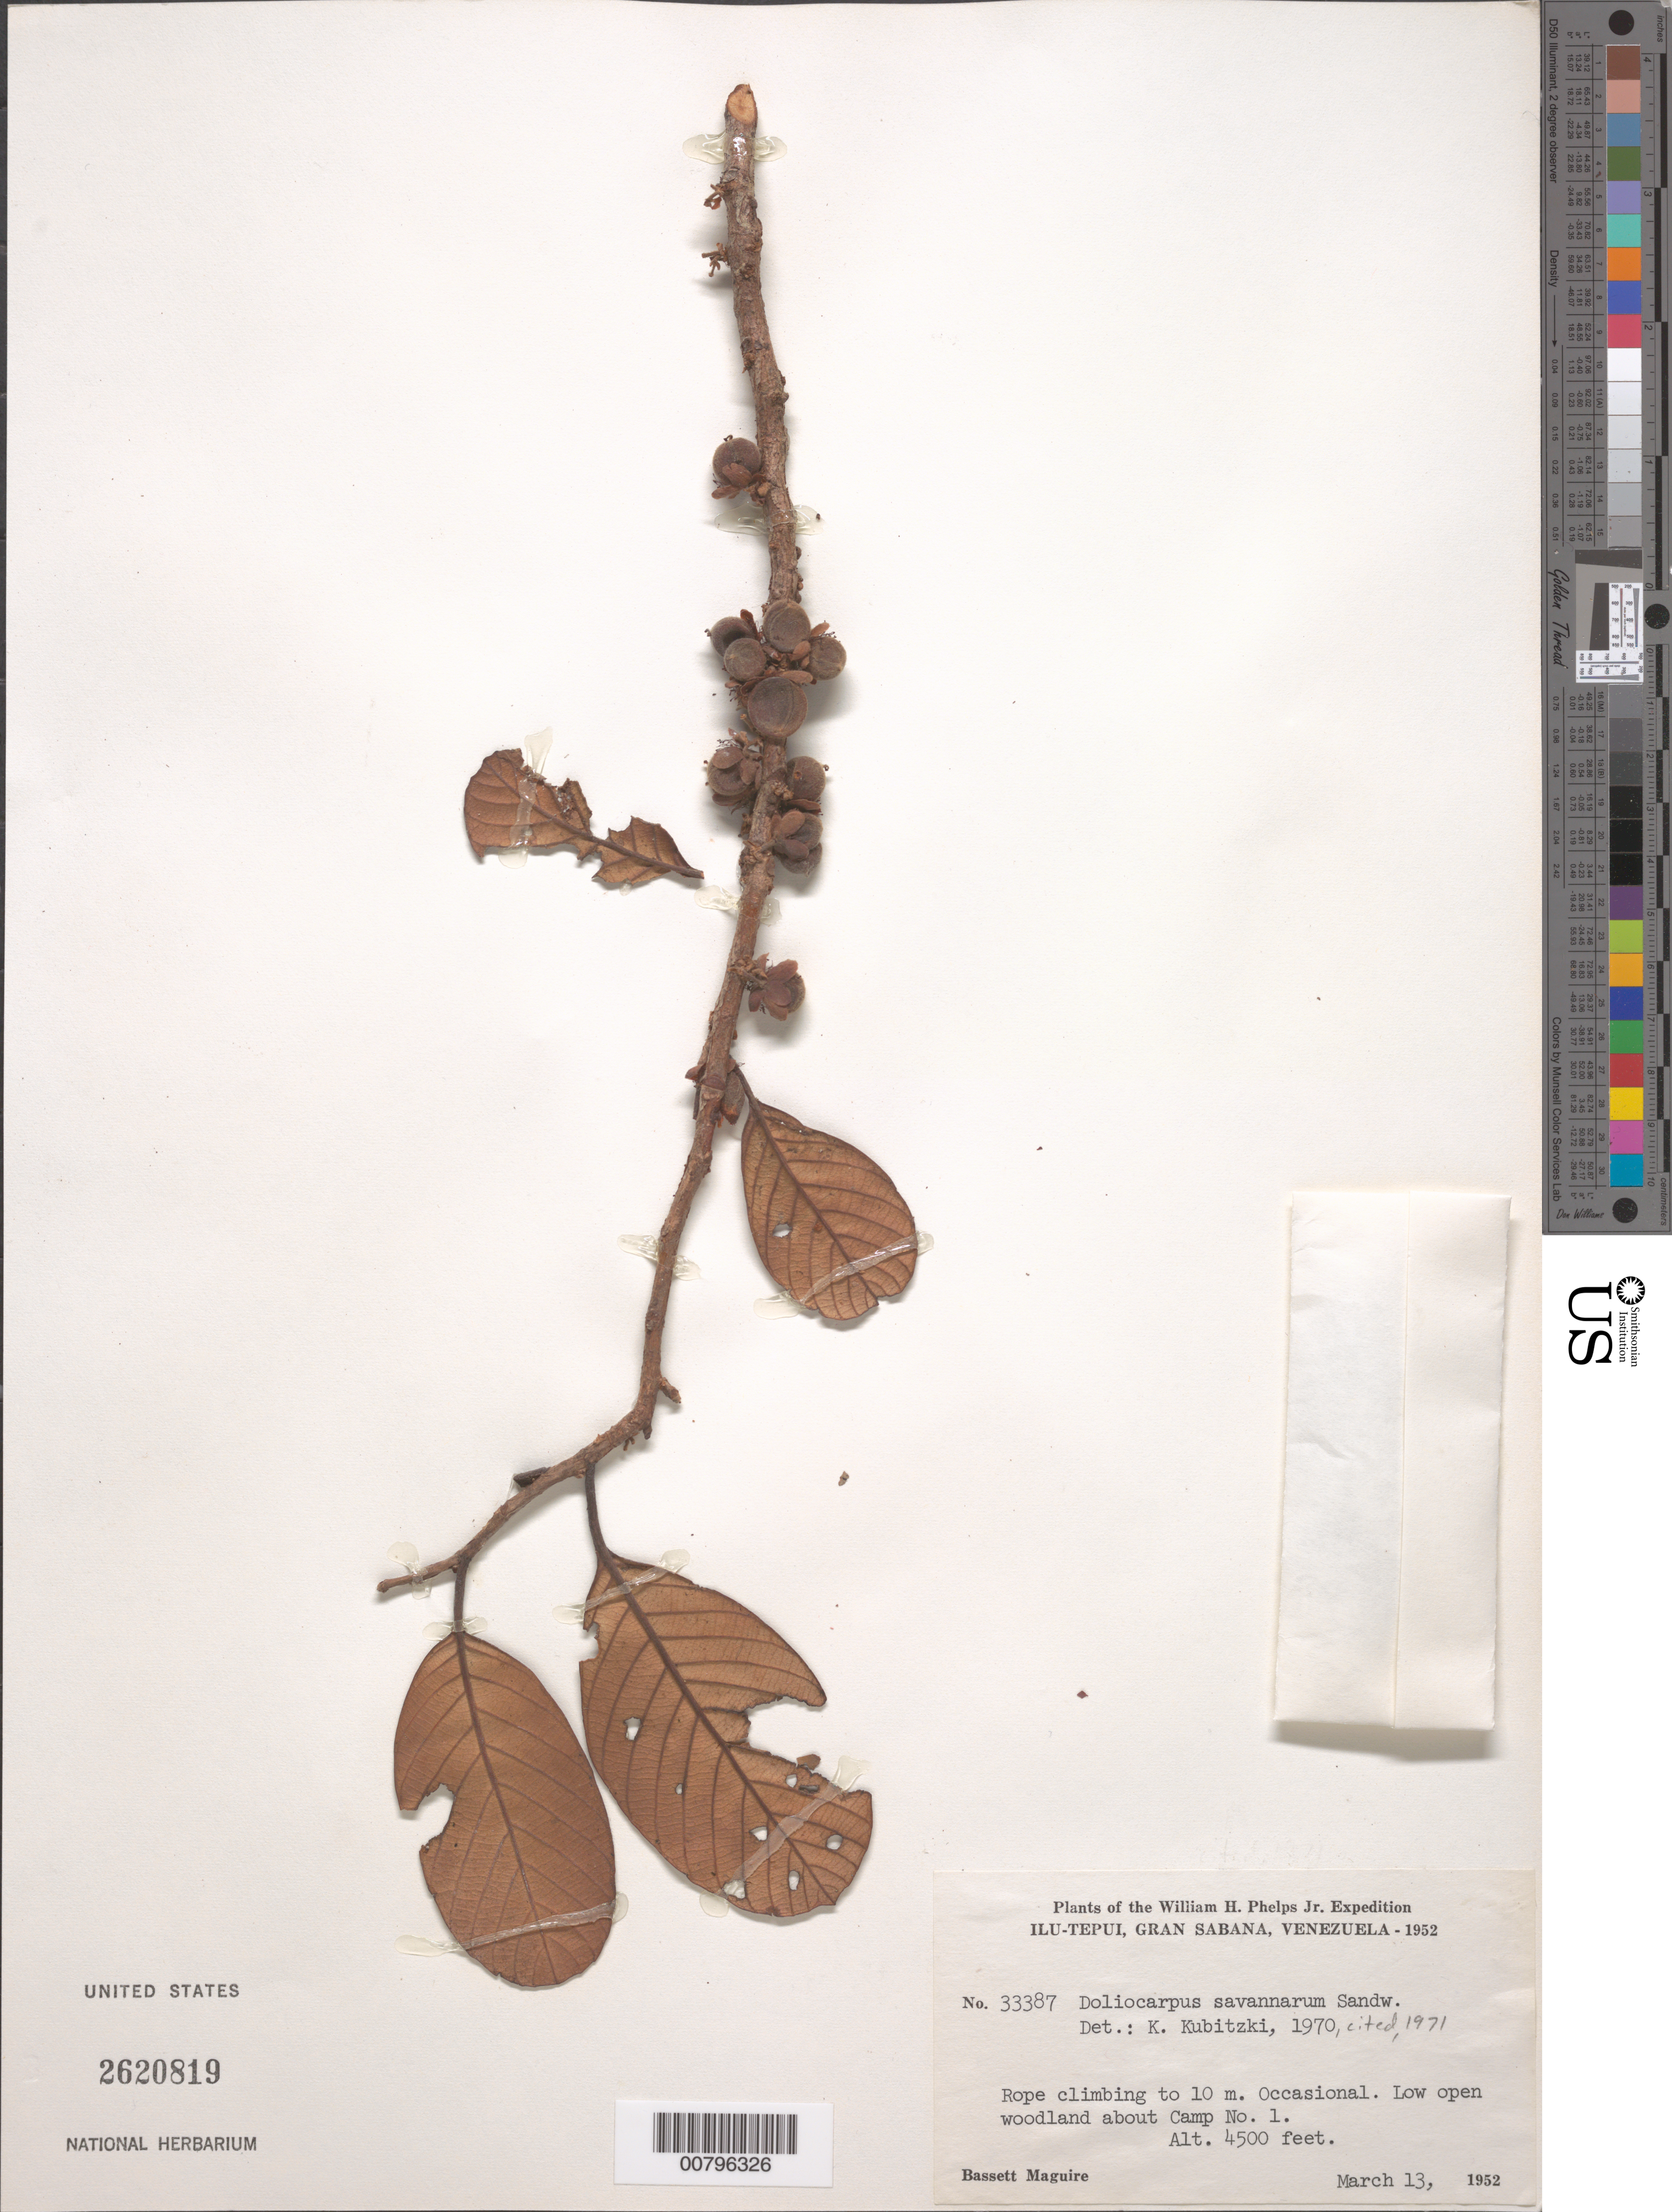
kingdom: Plantae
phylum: Tracheophyta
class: Magnoliopsida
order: Dilleniales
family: Dilleniaceae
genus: Doliocarpus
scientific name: Doliocarpus savannarum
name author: Sandwith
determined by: Kubitzki, Klaus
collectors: B. Maguire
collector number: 33387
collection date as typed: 13-Mar-52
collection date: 1952-03-13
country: Venezuela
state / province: Bolívar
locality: Gran Sabana, Ilu-tepuí, Camp 1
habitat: Low open woodland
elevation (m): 1372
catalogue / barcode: US 2620819